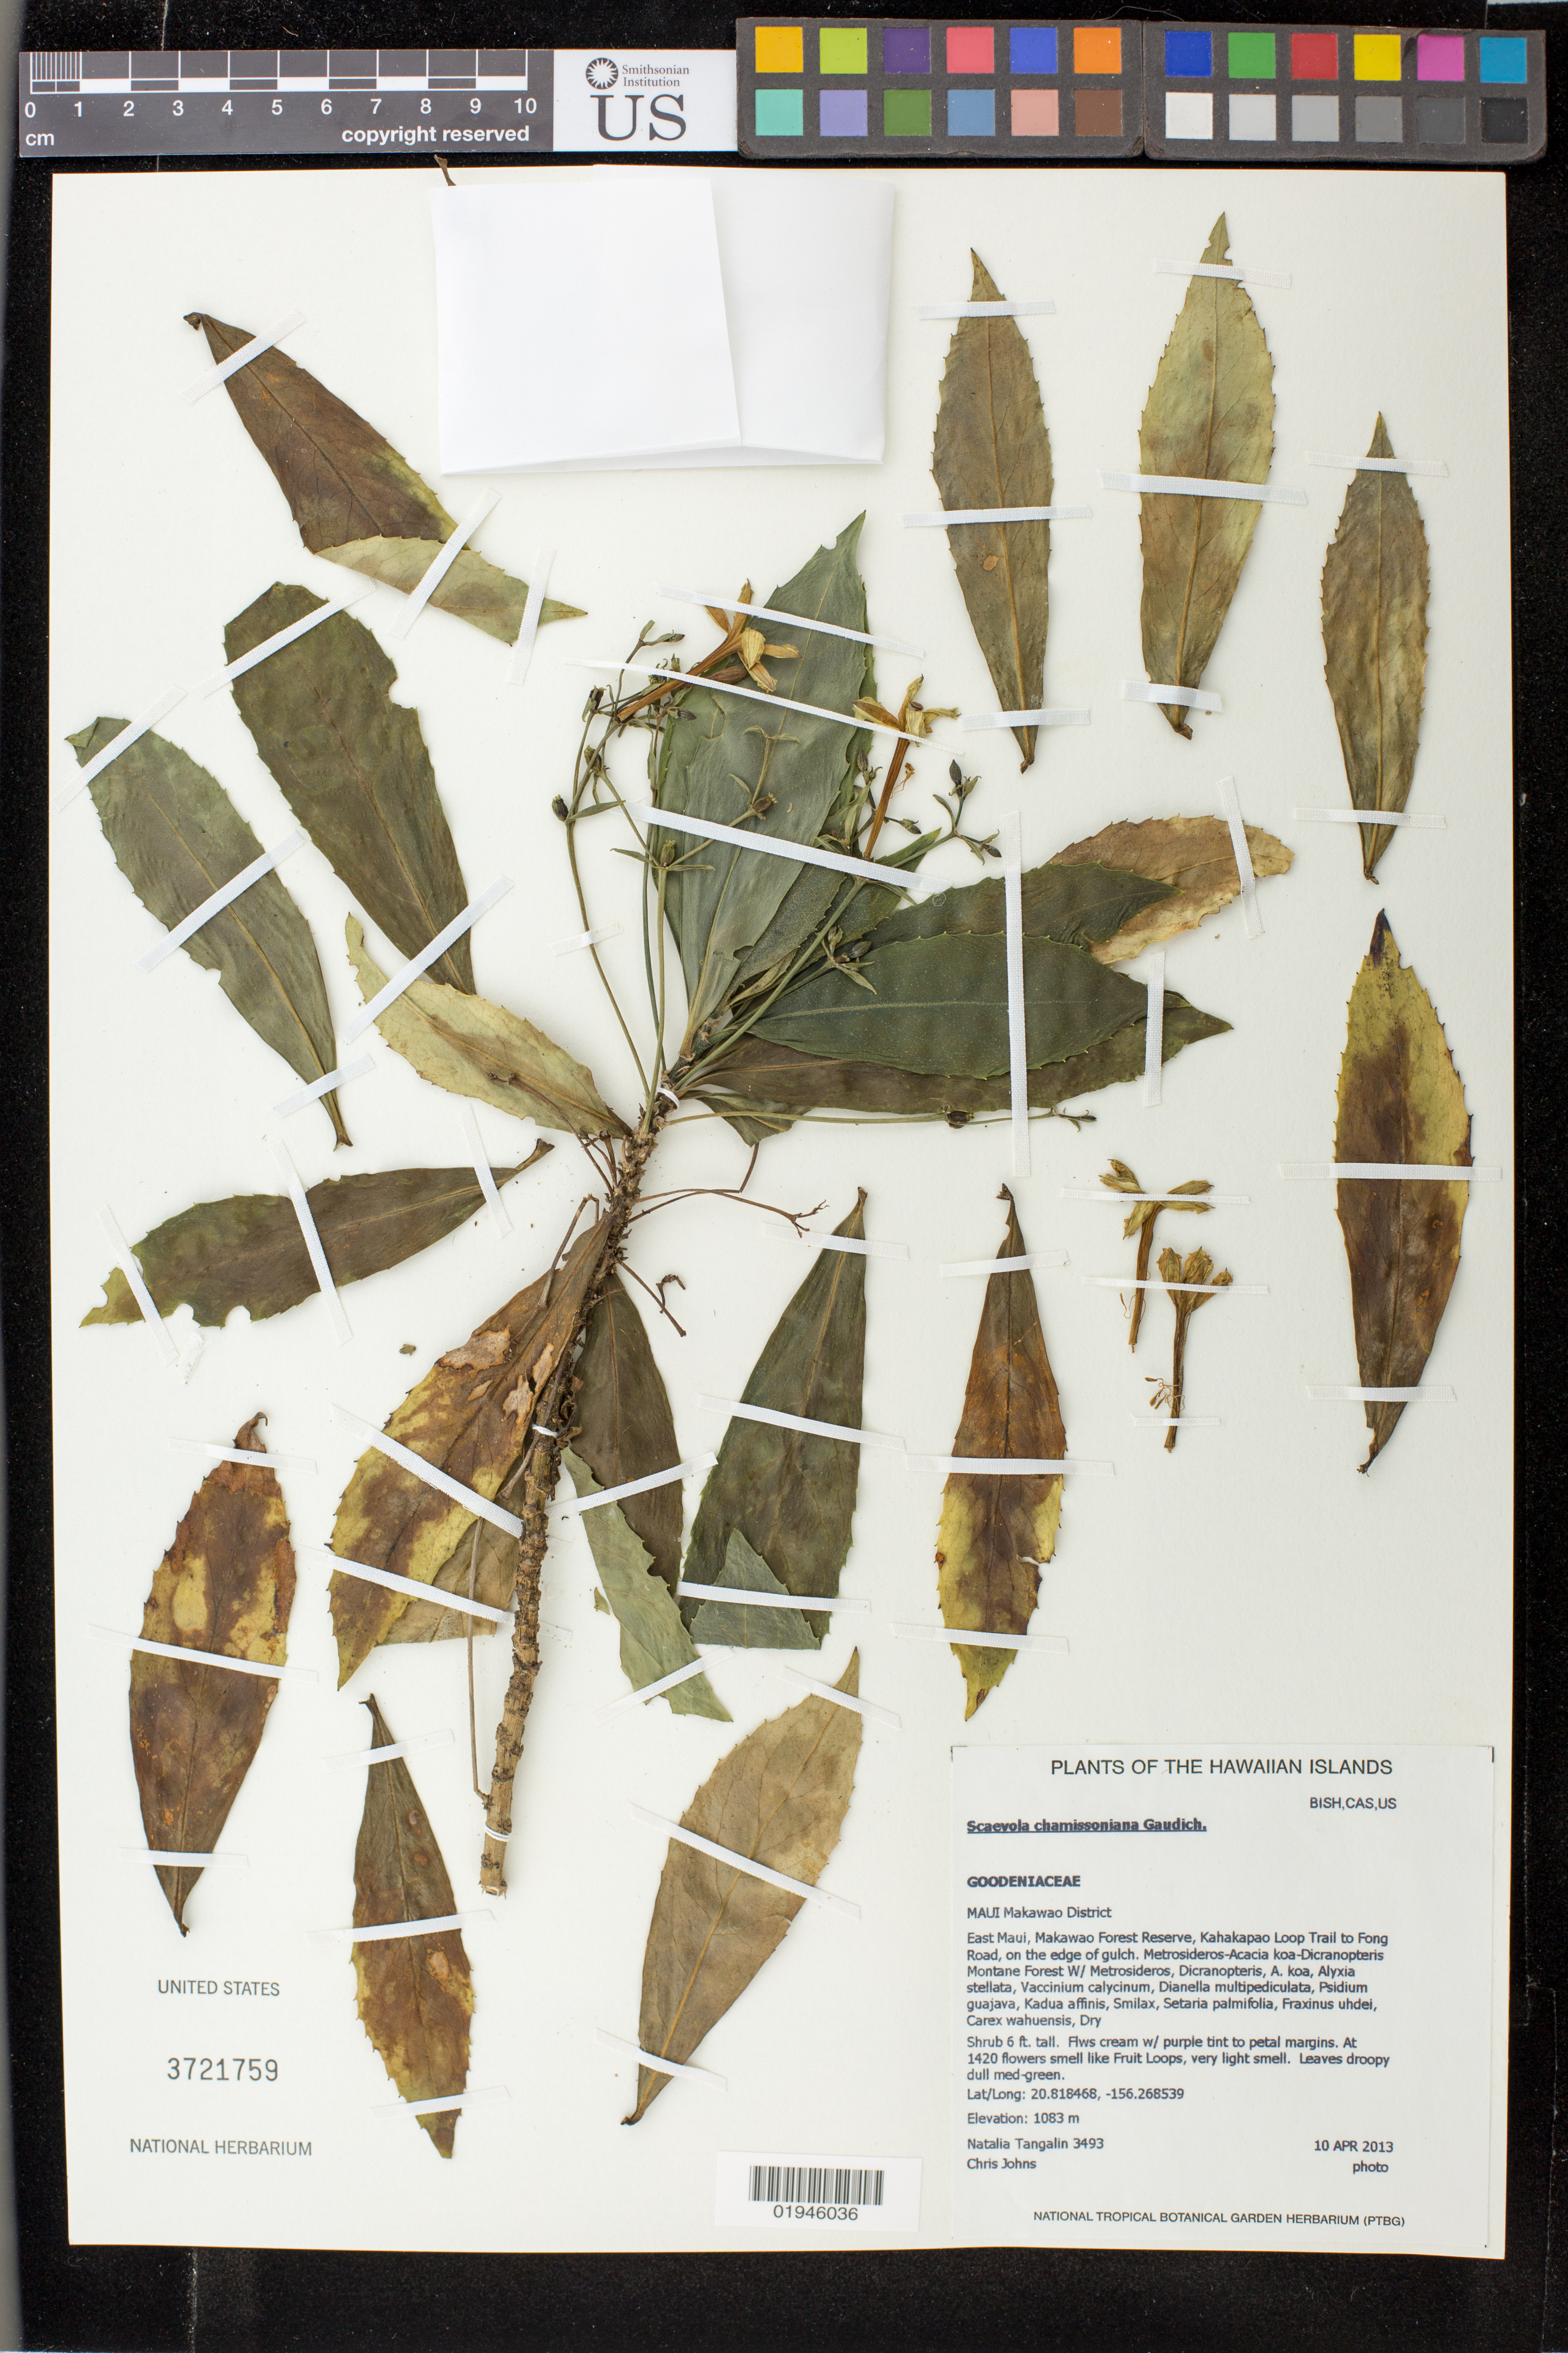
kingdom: Plantae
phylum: Tracheophyta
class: Magnoliopsida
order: Asterales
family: Goodeniaceae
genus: Scaevola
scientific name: Scaevola chamissoniana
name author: Gaudich.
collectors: N. Tangalin & C. Johns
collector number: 3493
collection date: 2012-09-14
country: United States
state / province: Hawaii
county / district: Maui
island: Maui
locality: Makawao district, East Maui, Makawao Forest Reserve, Kahakapao Loop Trail to fong Road, on the edge of gulch.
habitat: Montane forest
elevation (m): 1083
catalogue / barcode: US 3721759